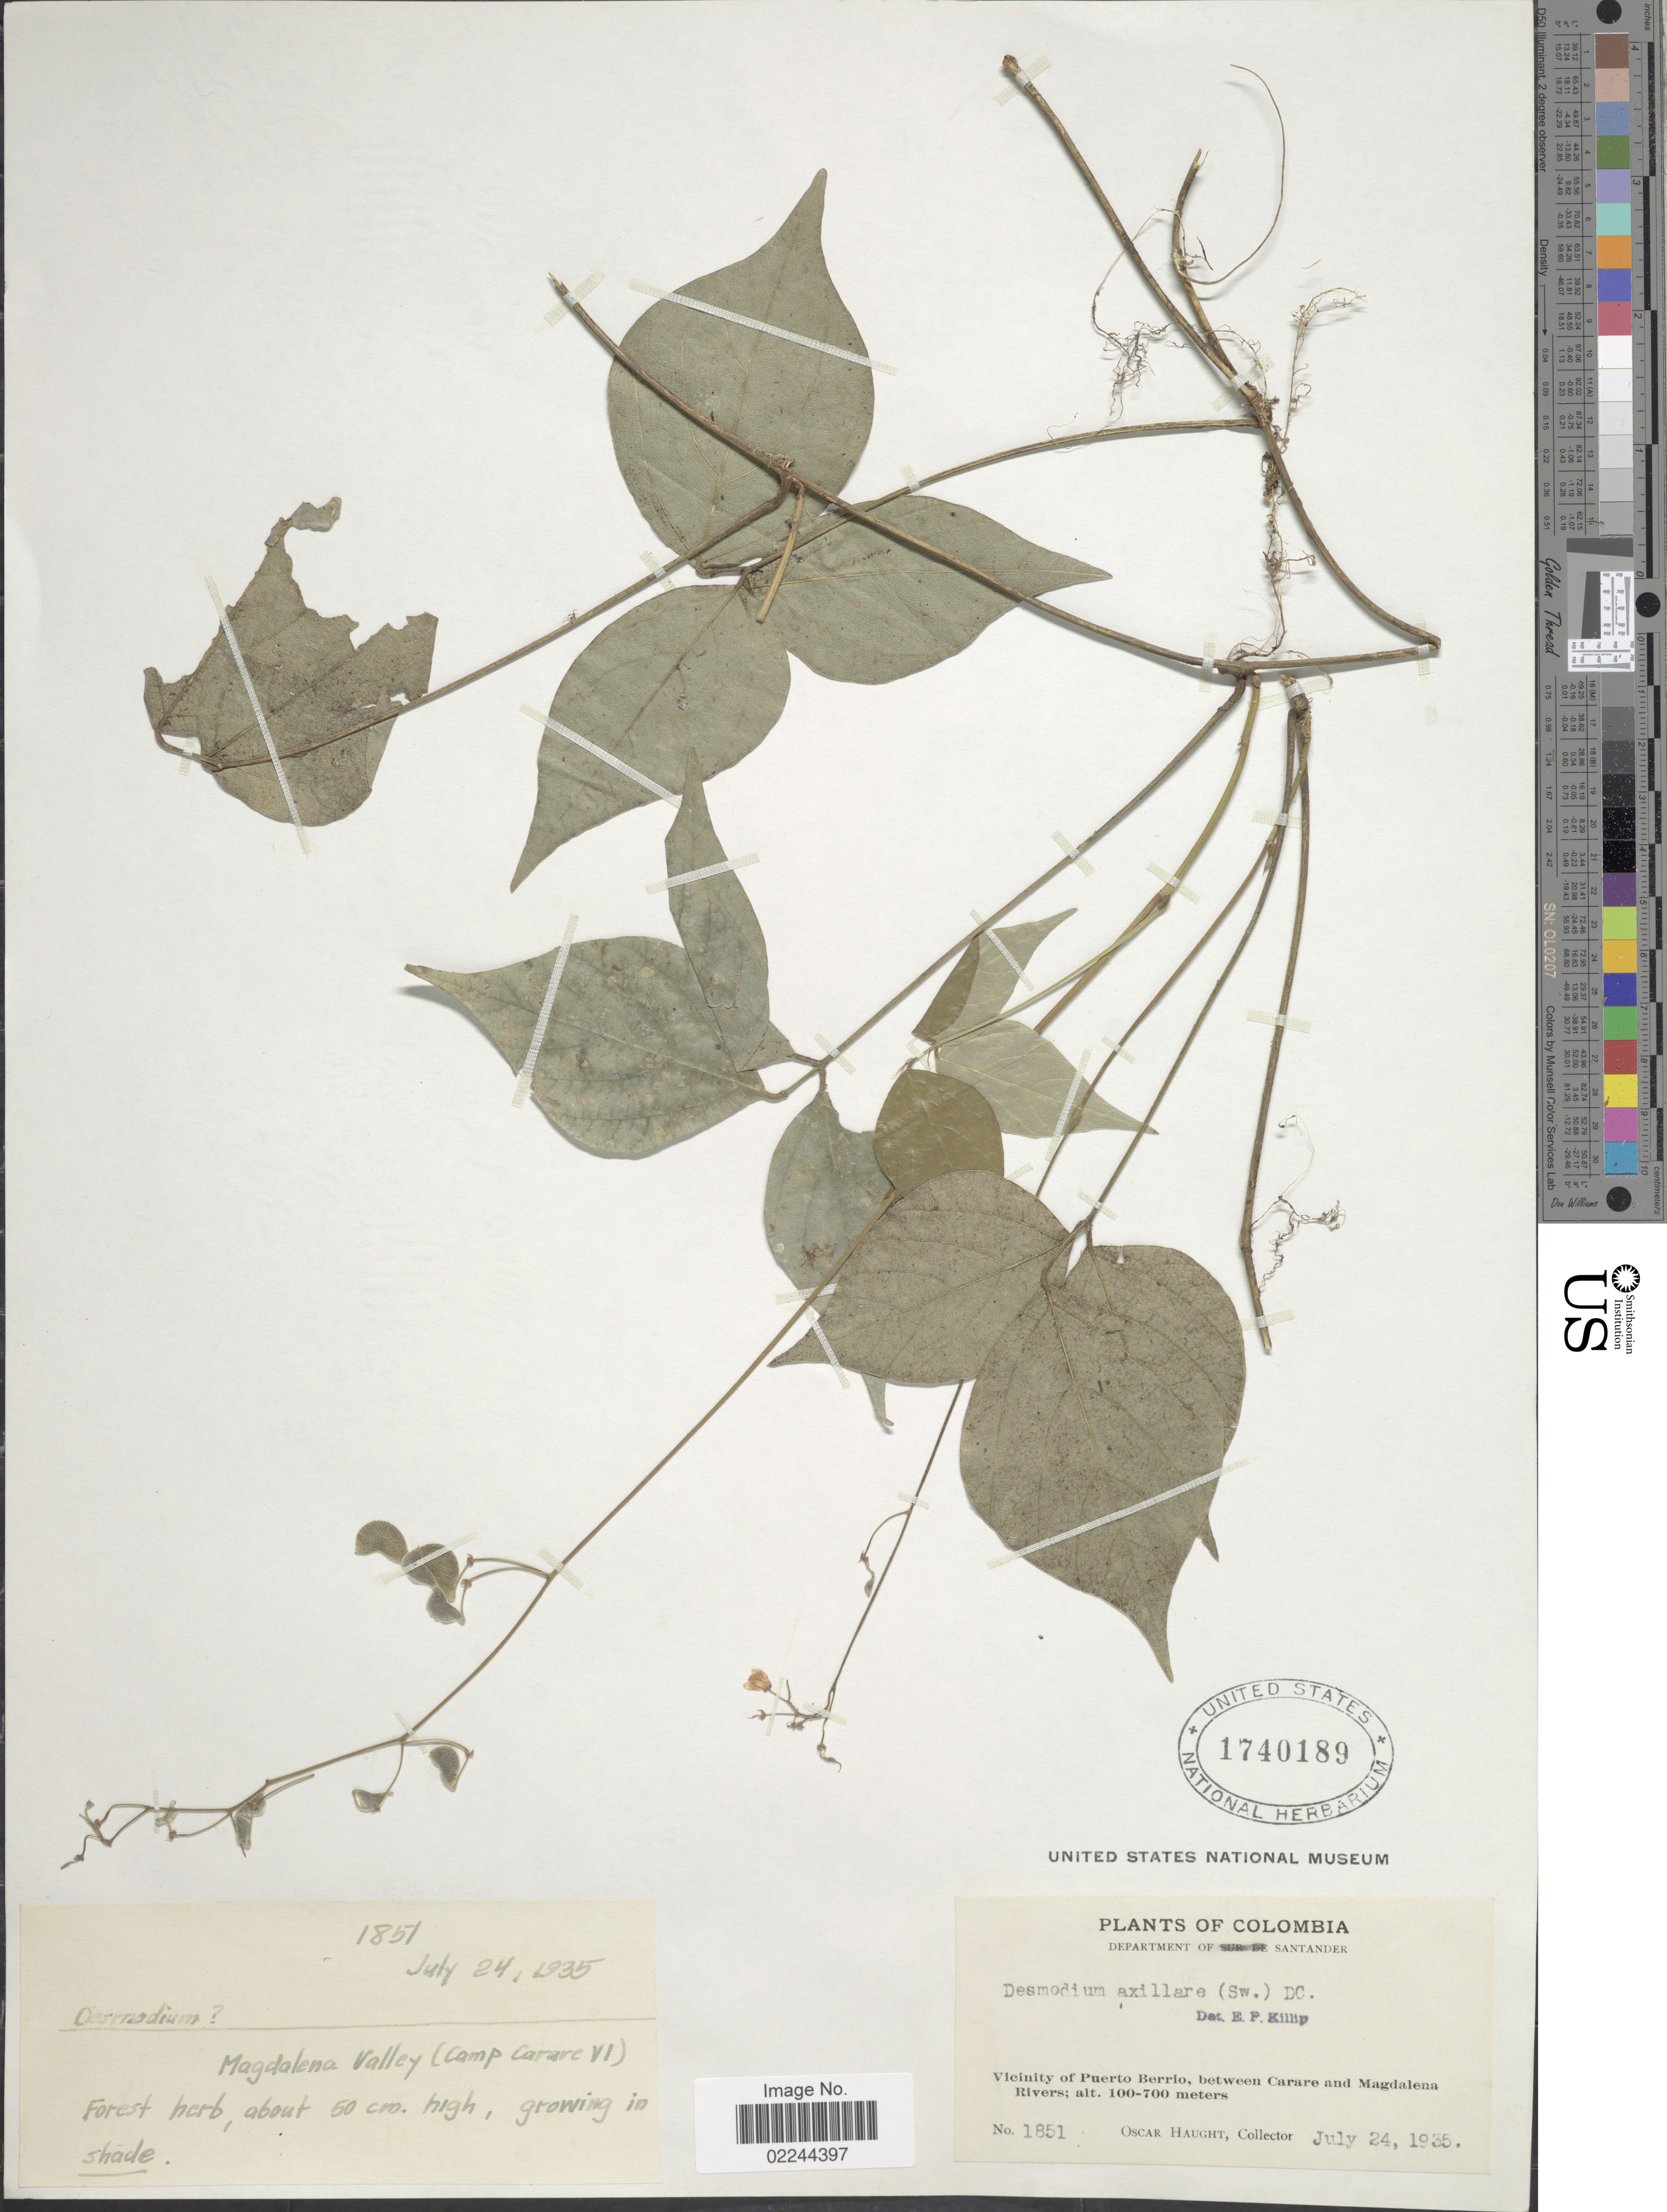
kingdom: Plantae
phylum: Tracheophyta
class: Magnoliopsida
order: Fabales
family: Fabaceae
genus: Desmodium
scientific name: Desmodium axillare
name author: (Sw.) DC.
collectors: O. Haught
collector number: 1851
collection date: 1935-07-24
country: Colombia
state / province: Santander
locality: Department of Santander. Vicinity of Puerto Berrio, between Carare and Magdalena Rivers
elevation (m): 100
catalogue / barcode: US 1740189